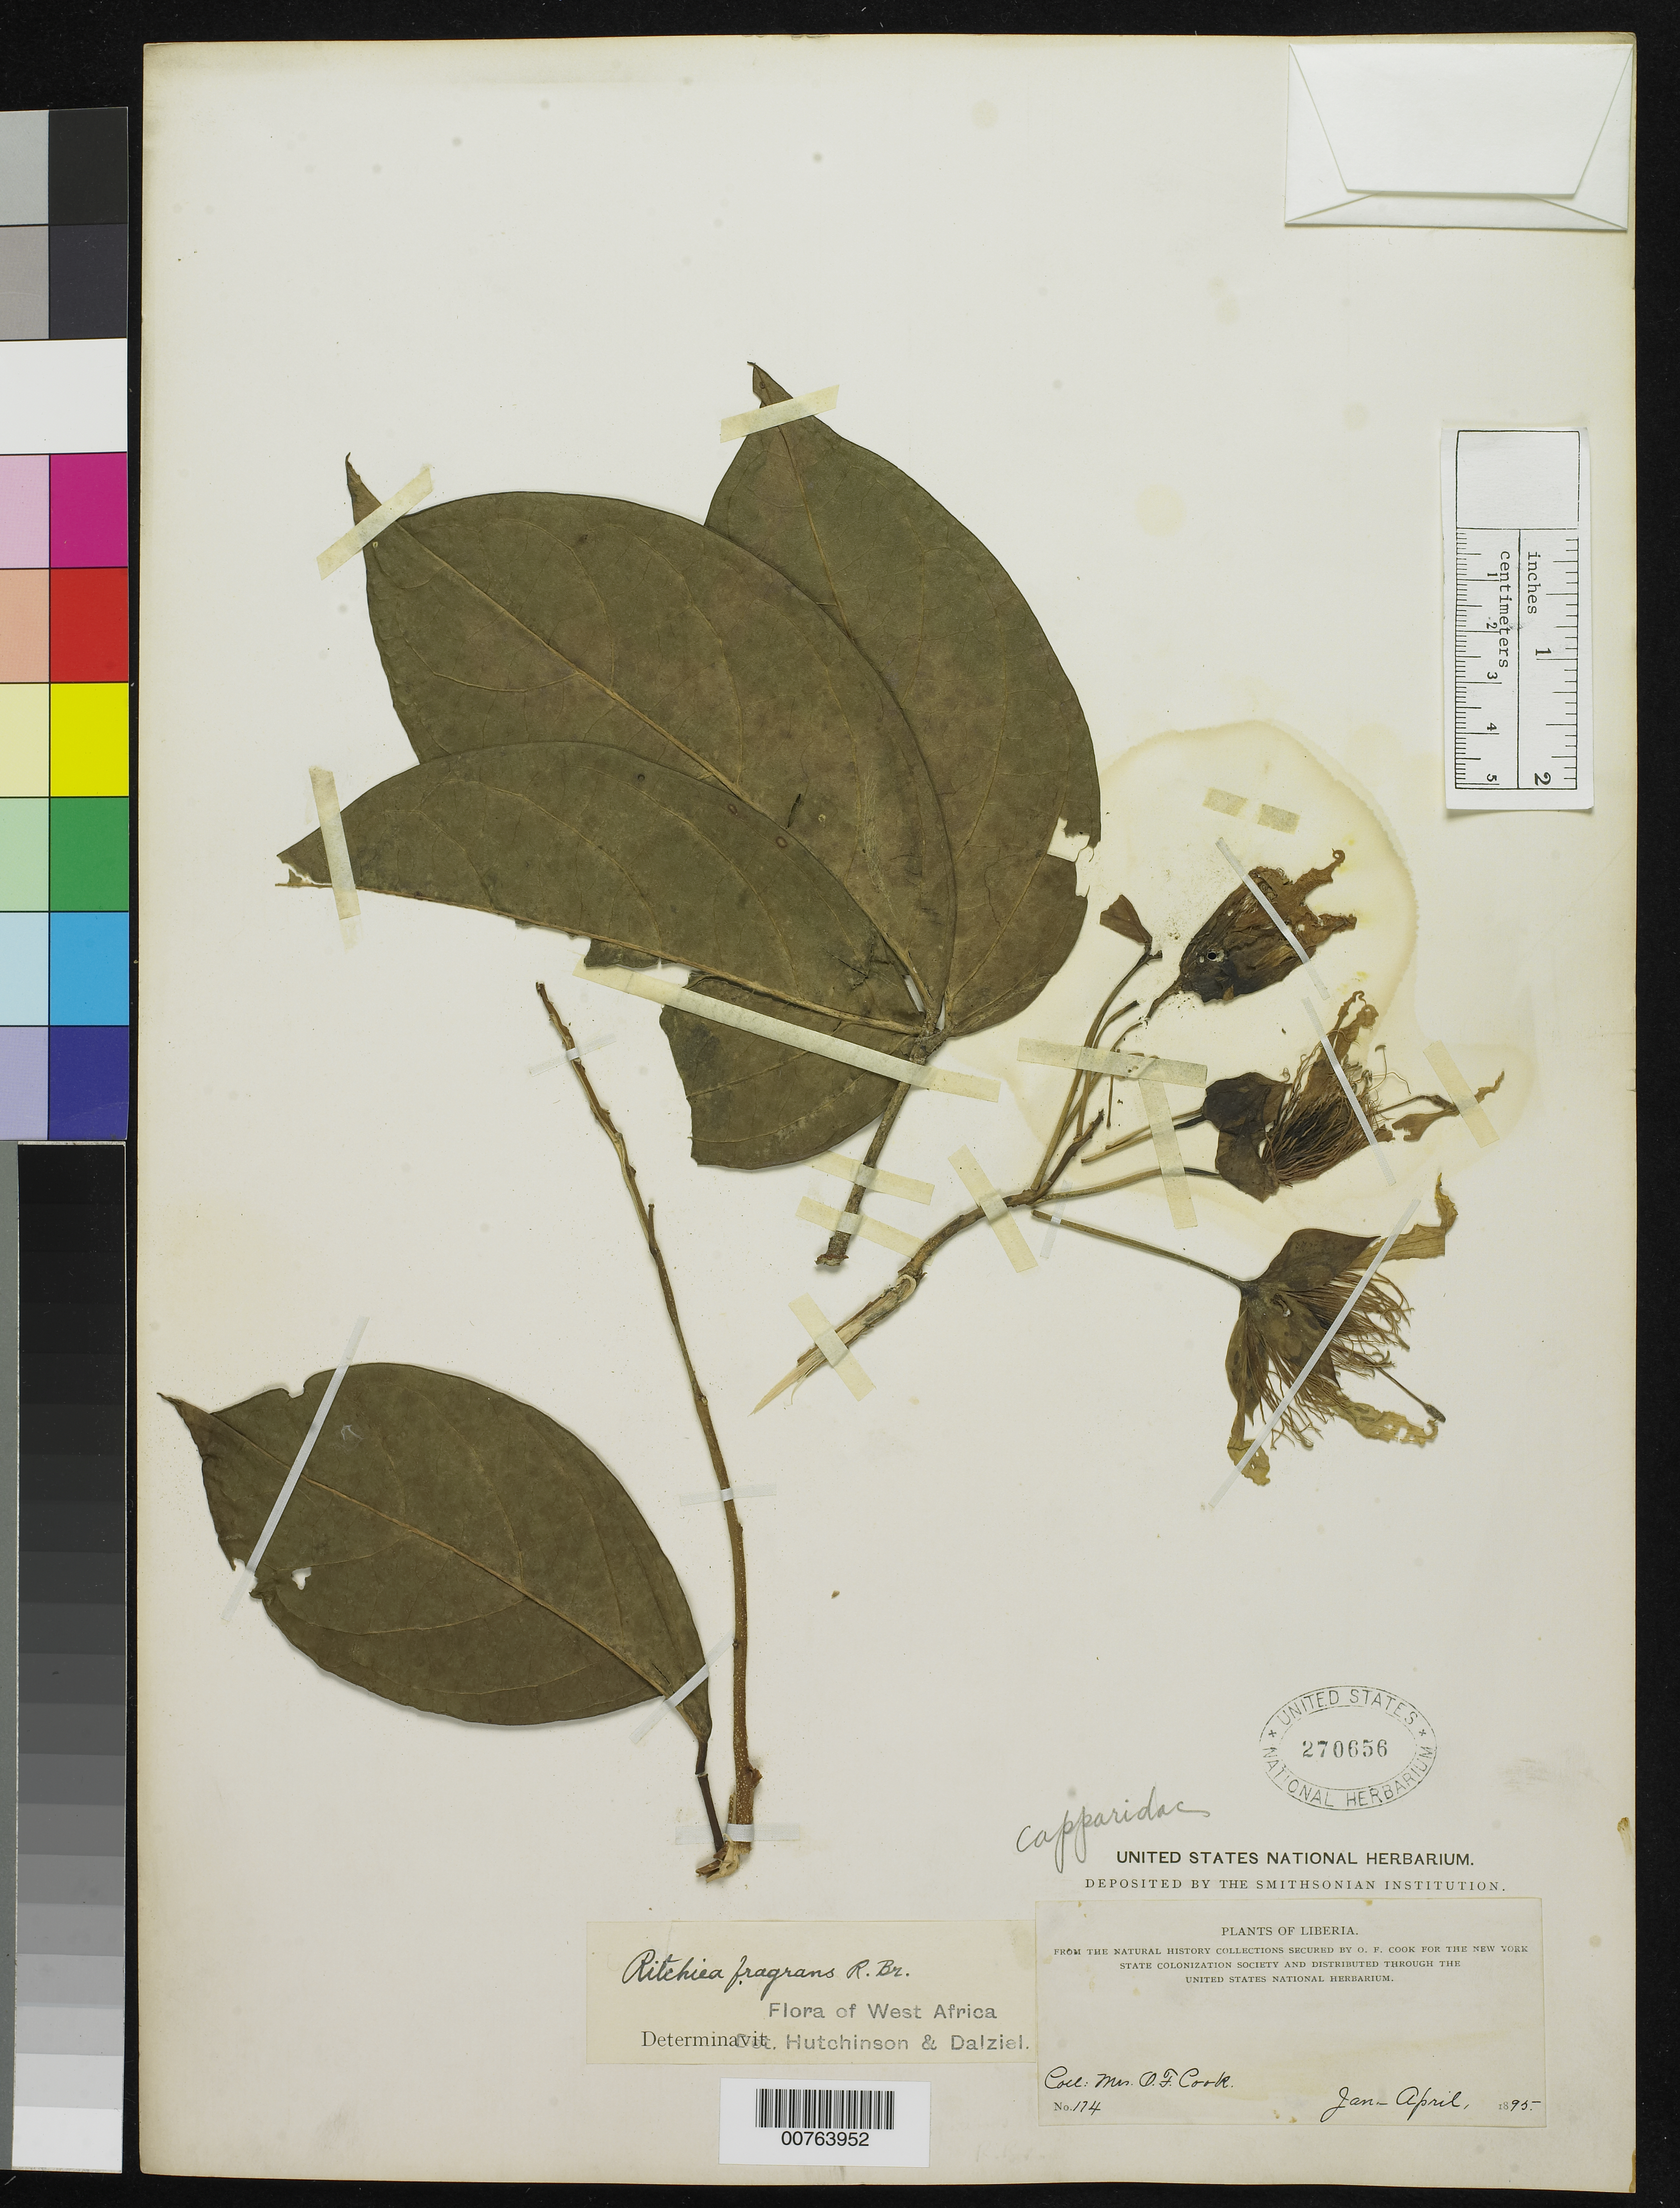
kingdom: Plantae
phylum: Tracheophyta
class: Magnoliopsida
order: Brassicales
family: Capparaceae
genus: Ritchiea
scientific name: Ritchiea fragrans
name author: R. Br.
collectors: Alice C. Cook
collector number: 114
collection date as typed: Jan 1895 to -- Apr 1895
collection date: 1895-01/1895-04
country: Liberia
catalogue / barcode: US 270656